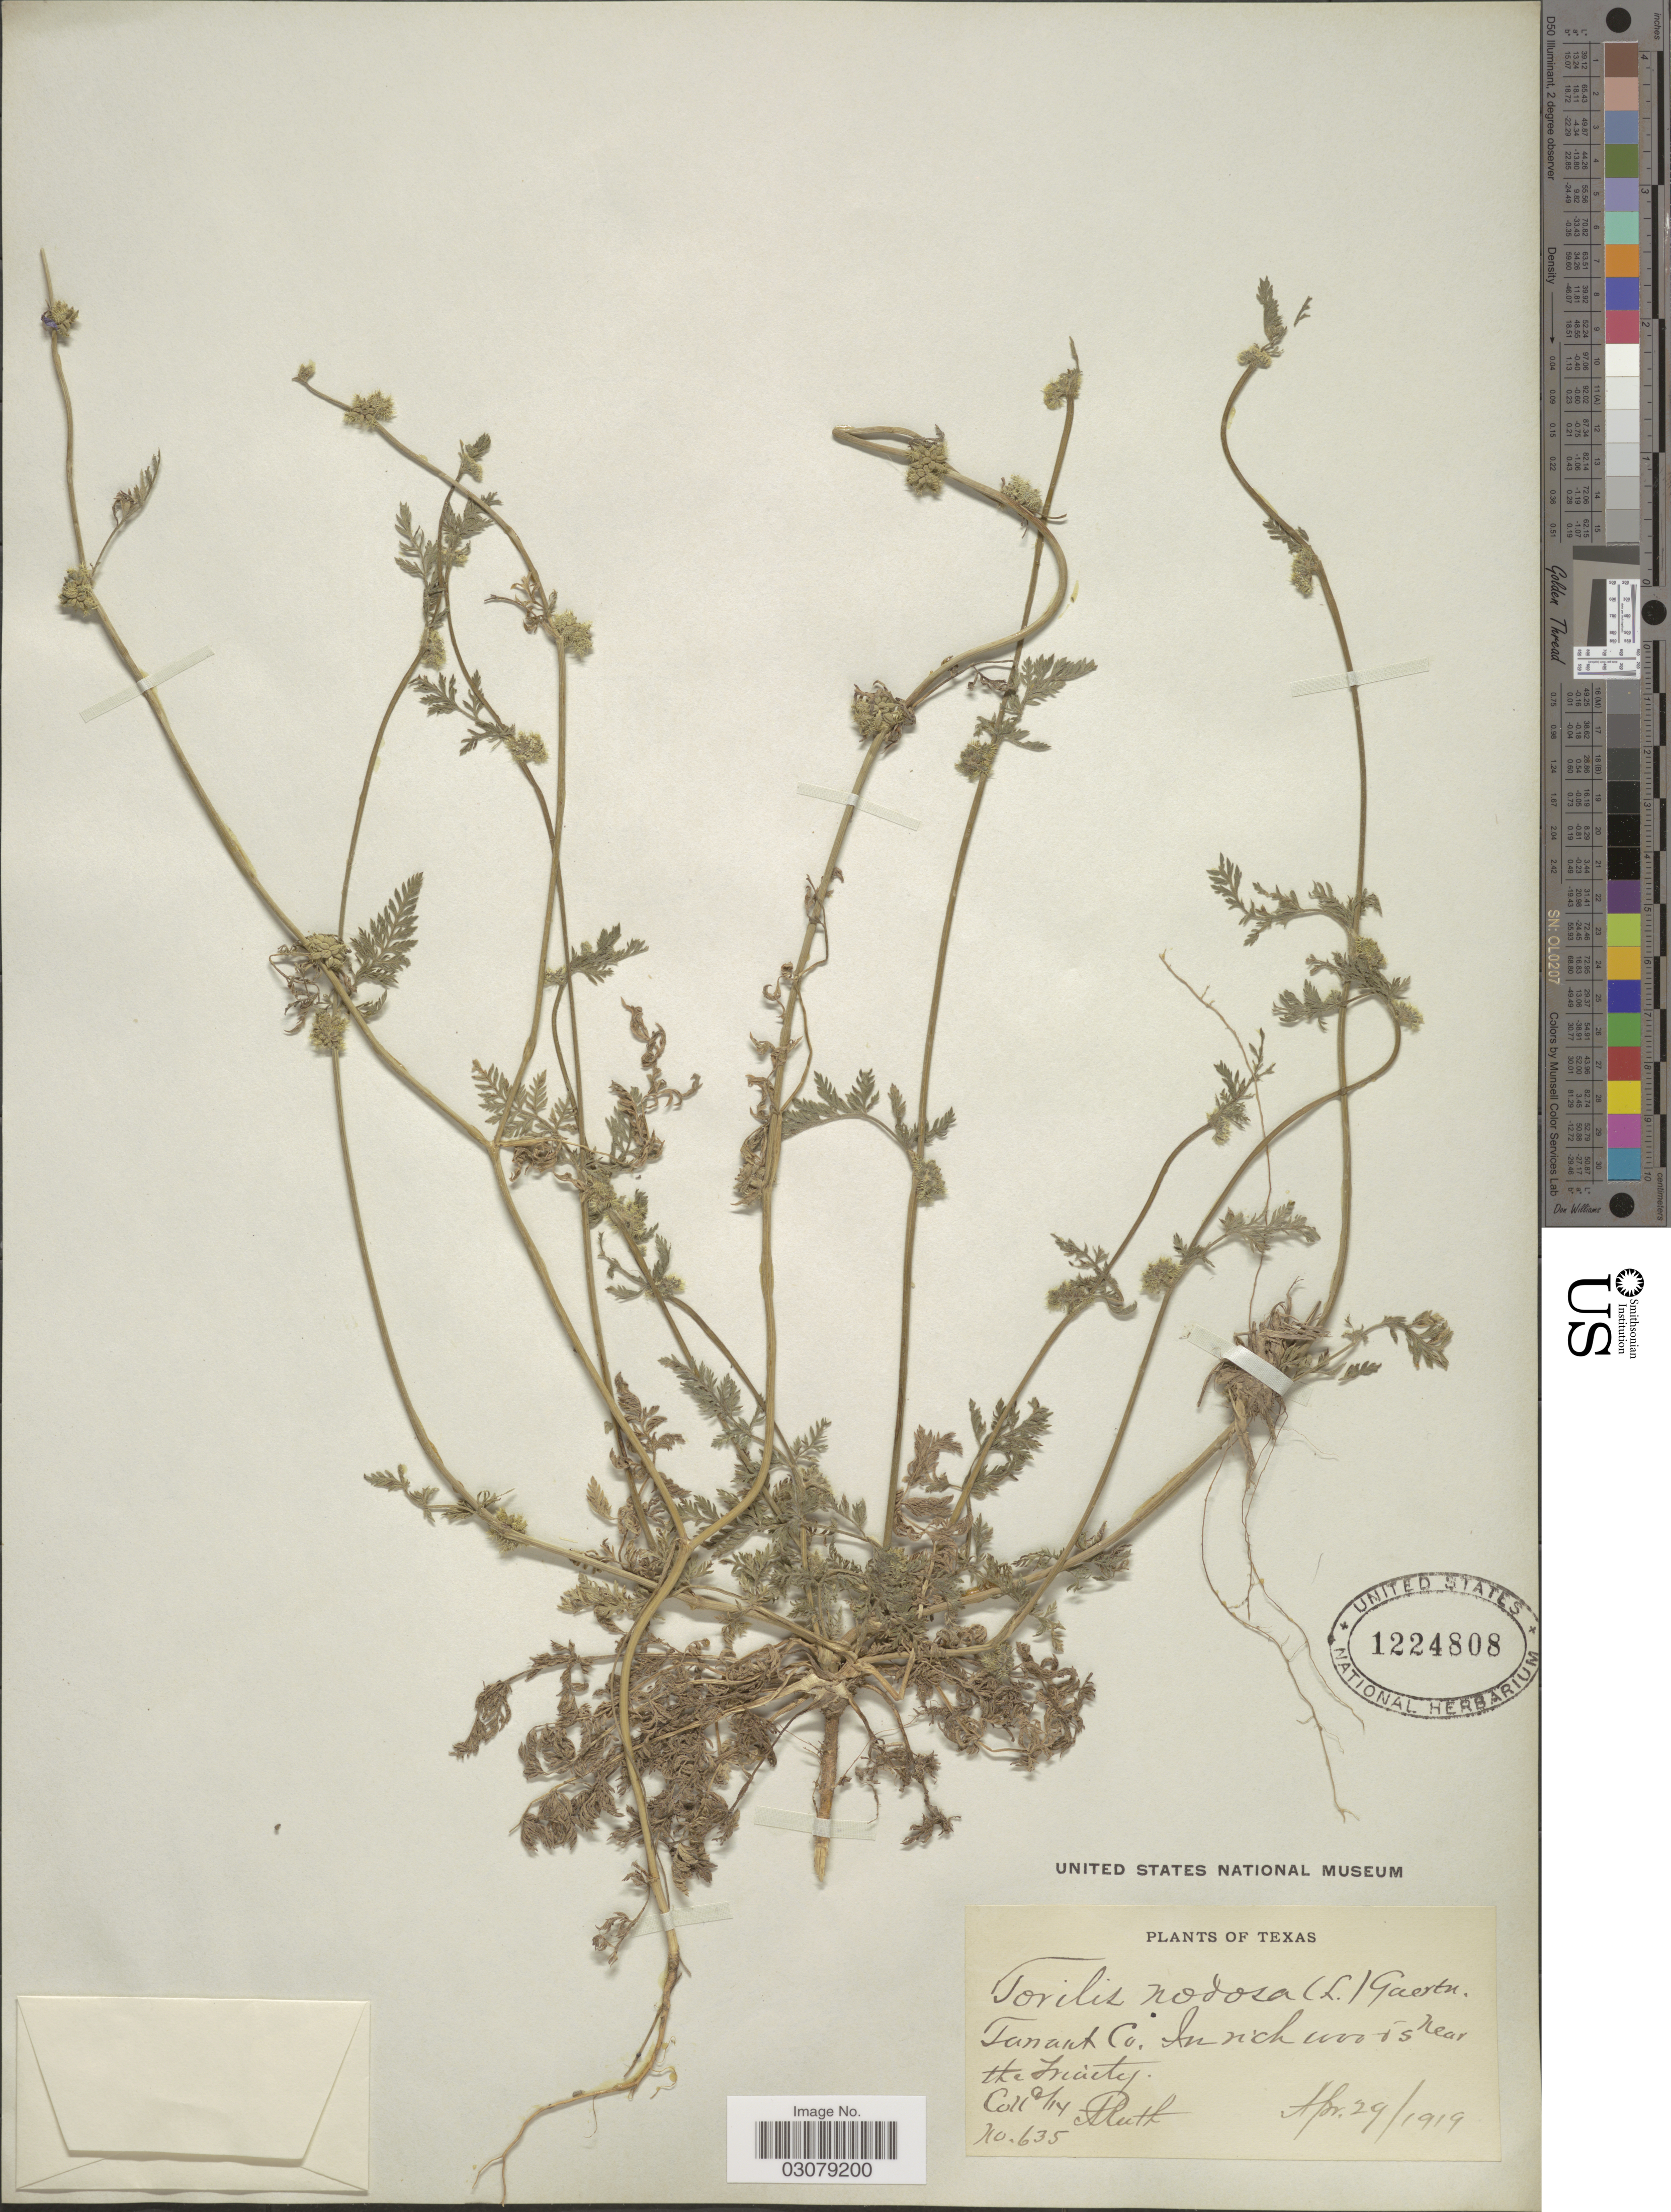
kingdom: Plantae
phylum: Tracheophyta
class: Magnoliopsida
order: Apiales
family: Apiaceae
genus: Torilis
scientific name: Torilis nodosa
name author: (L.) Gaertn.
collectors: A. Ruth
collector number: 635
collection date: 1919-04-29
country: United States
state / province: Texas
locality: Tarrant Co. In rich woods near the Trinity.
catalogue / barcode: US 1224808